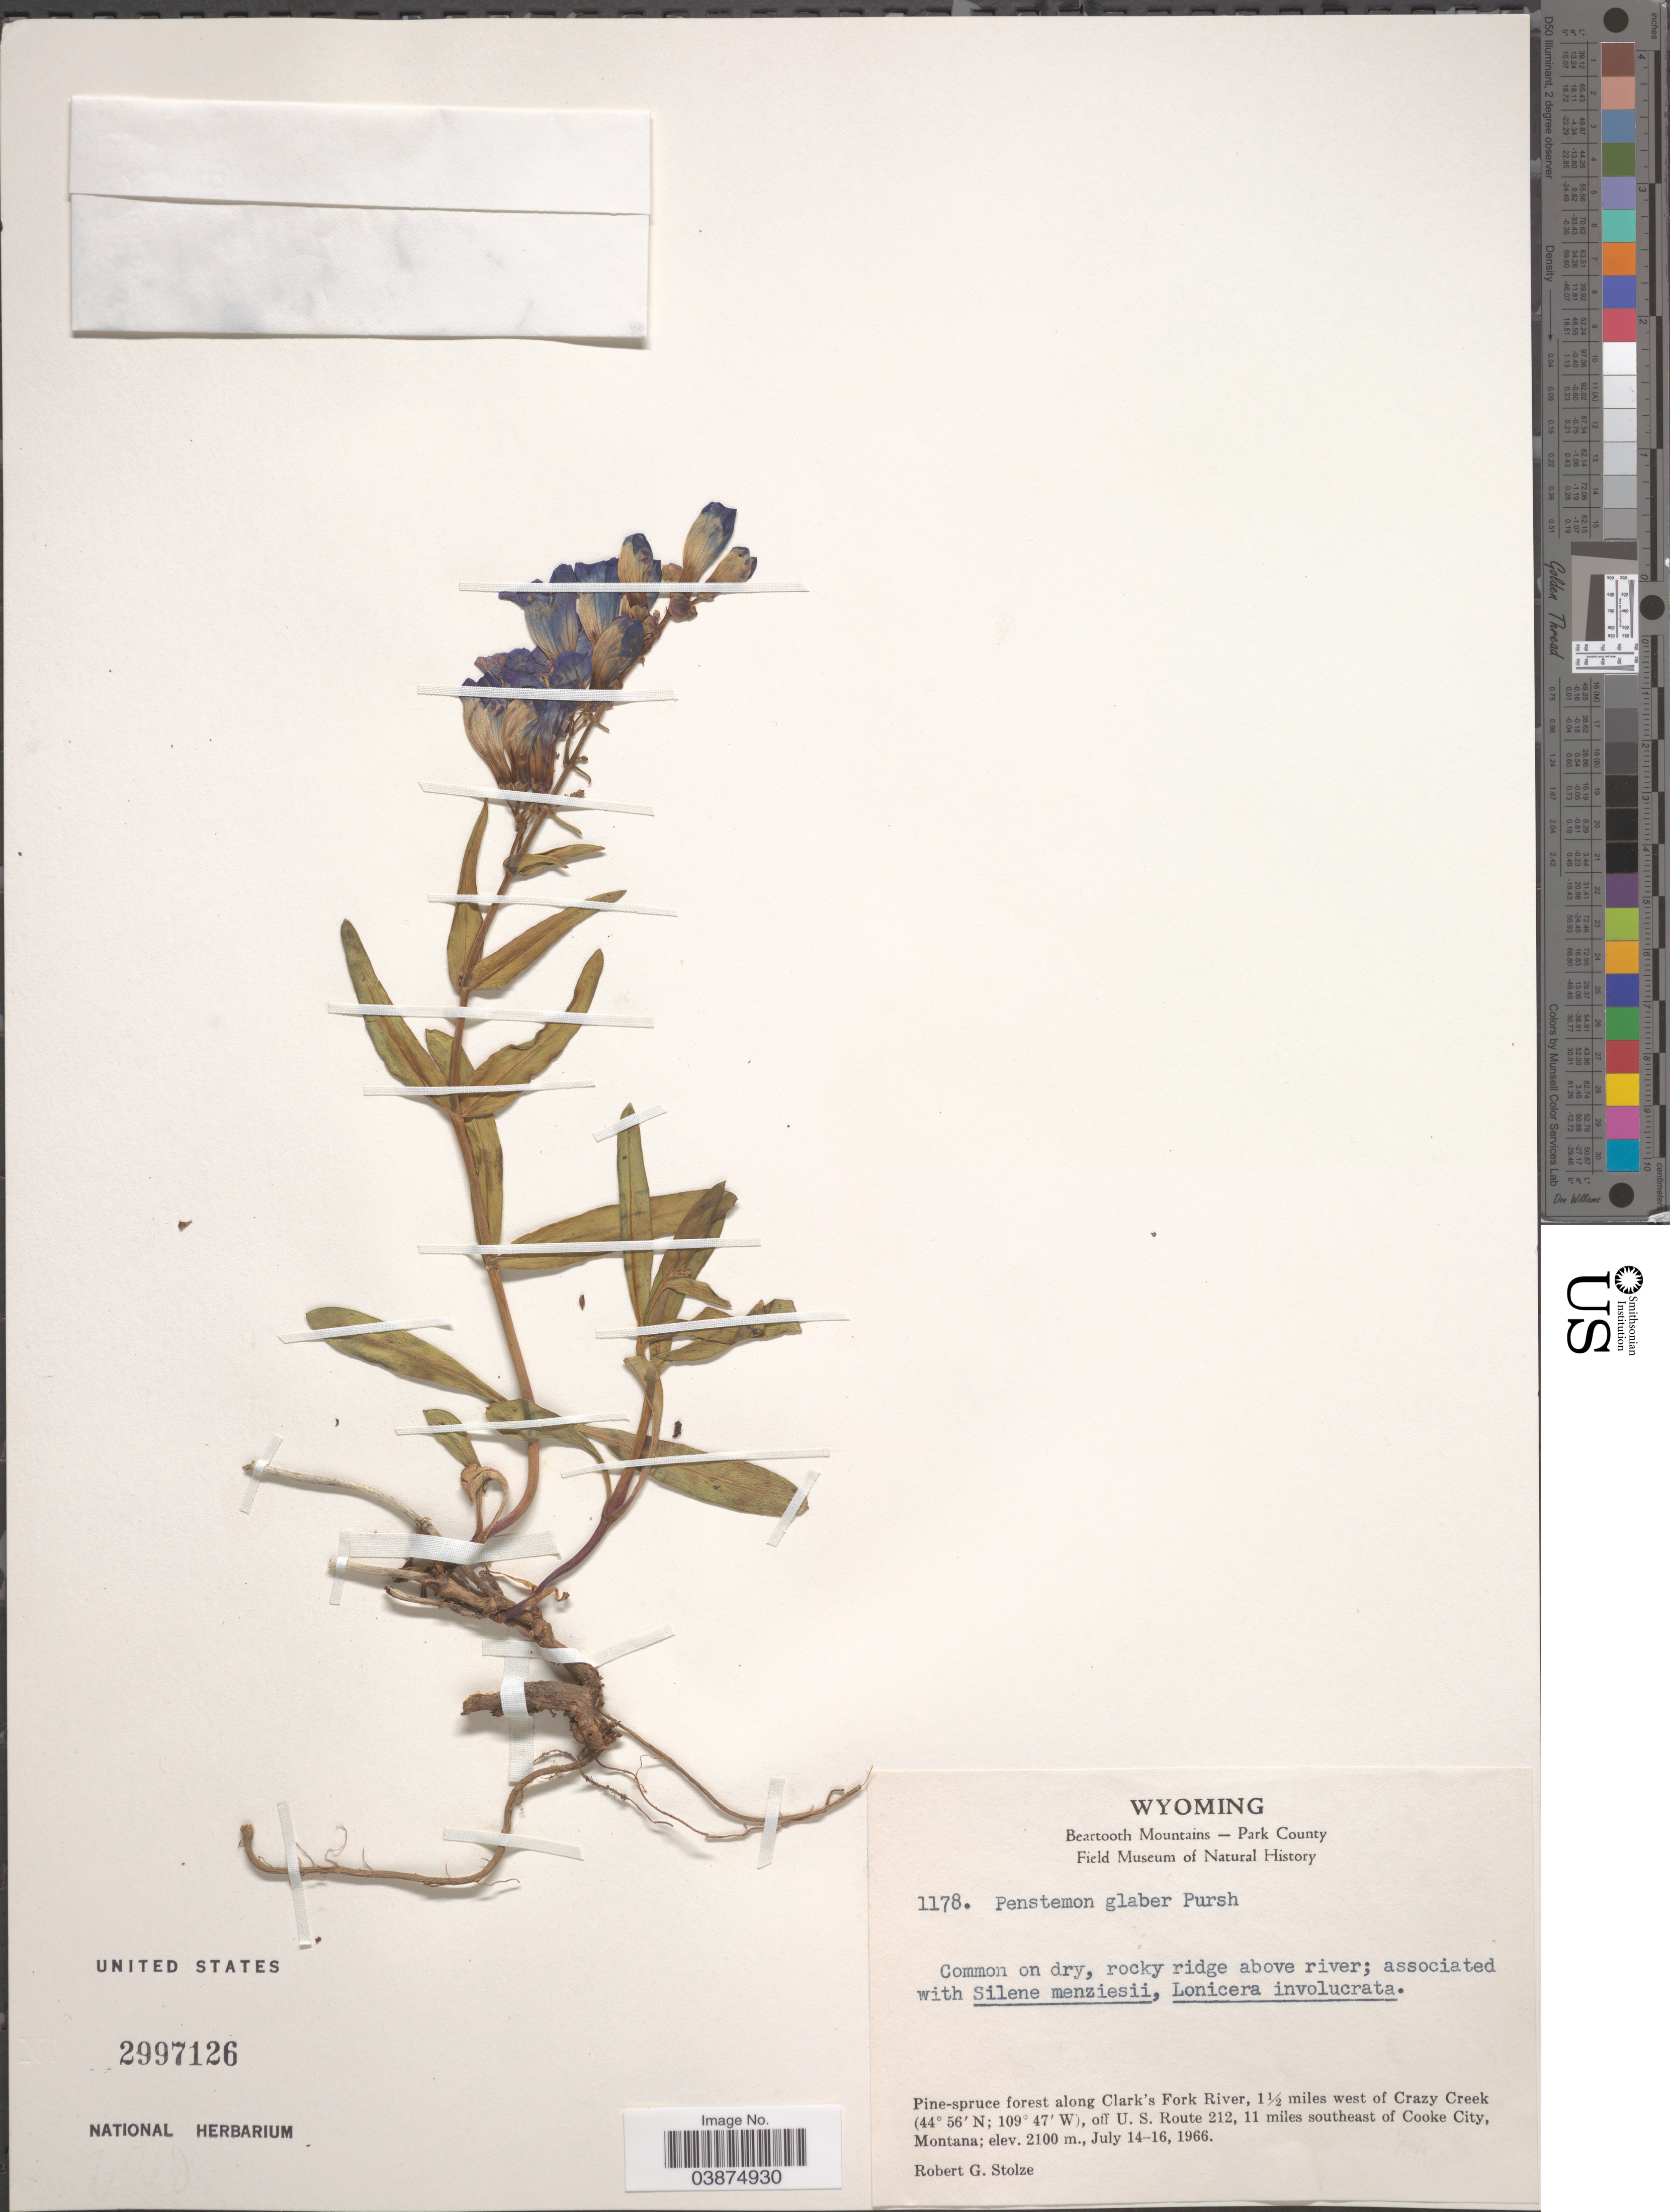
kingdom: Plantae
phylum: Tracheophyta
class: Magnoliopsida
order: Lamiales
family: Plantaginaceae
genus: Penstemon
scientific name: Penstemon glaber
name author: Pursh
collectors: R. G. Stolze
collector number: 1178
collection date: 1966-07-14/1966-07-16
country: United States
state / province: Montana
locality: Beartooth Mountains - Park County. On dry, rocky ridge above river. Pine-spruce forest along Clark's Fork River, 1½ miles west of Crazy Creek, off U. S Route 212, 11 miles southeast of Cooke City.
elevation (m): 2100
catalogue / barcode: US 2997126